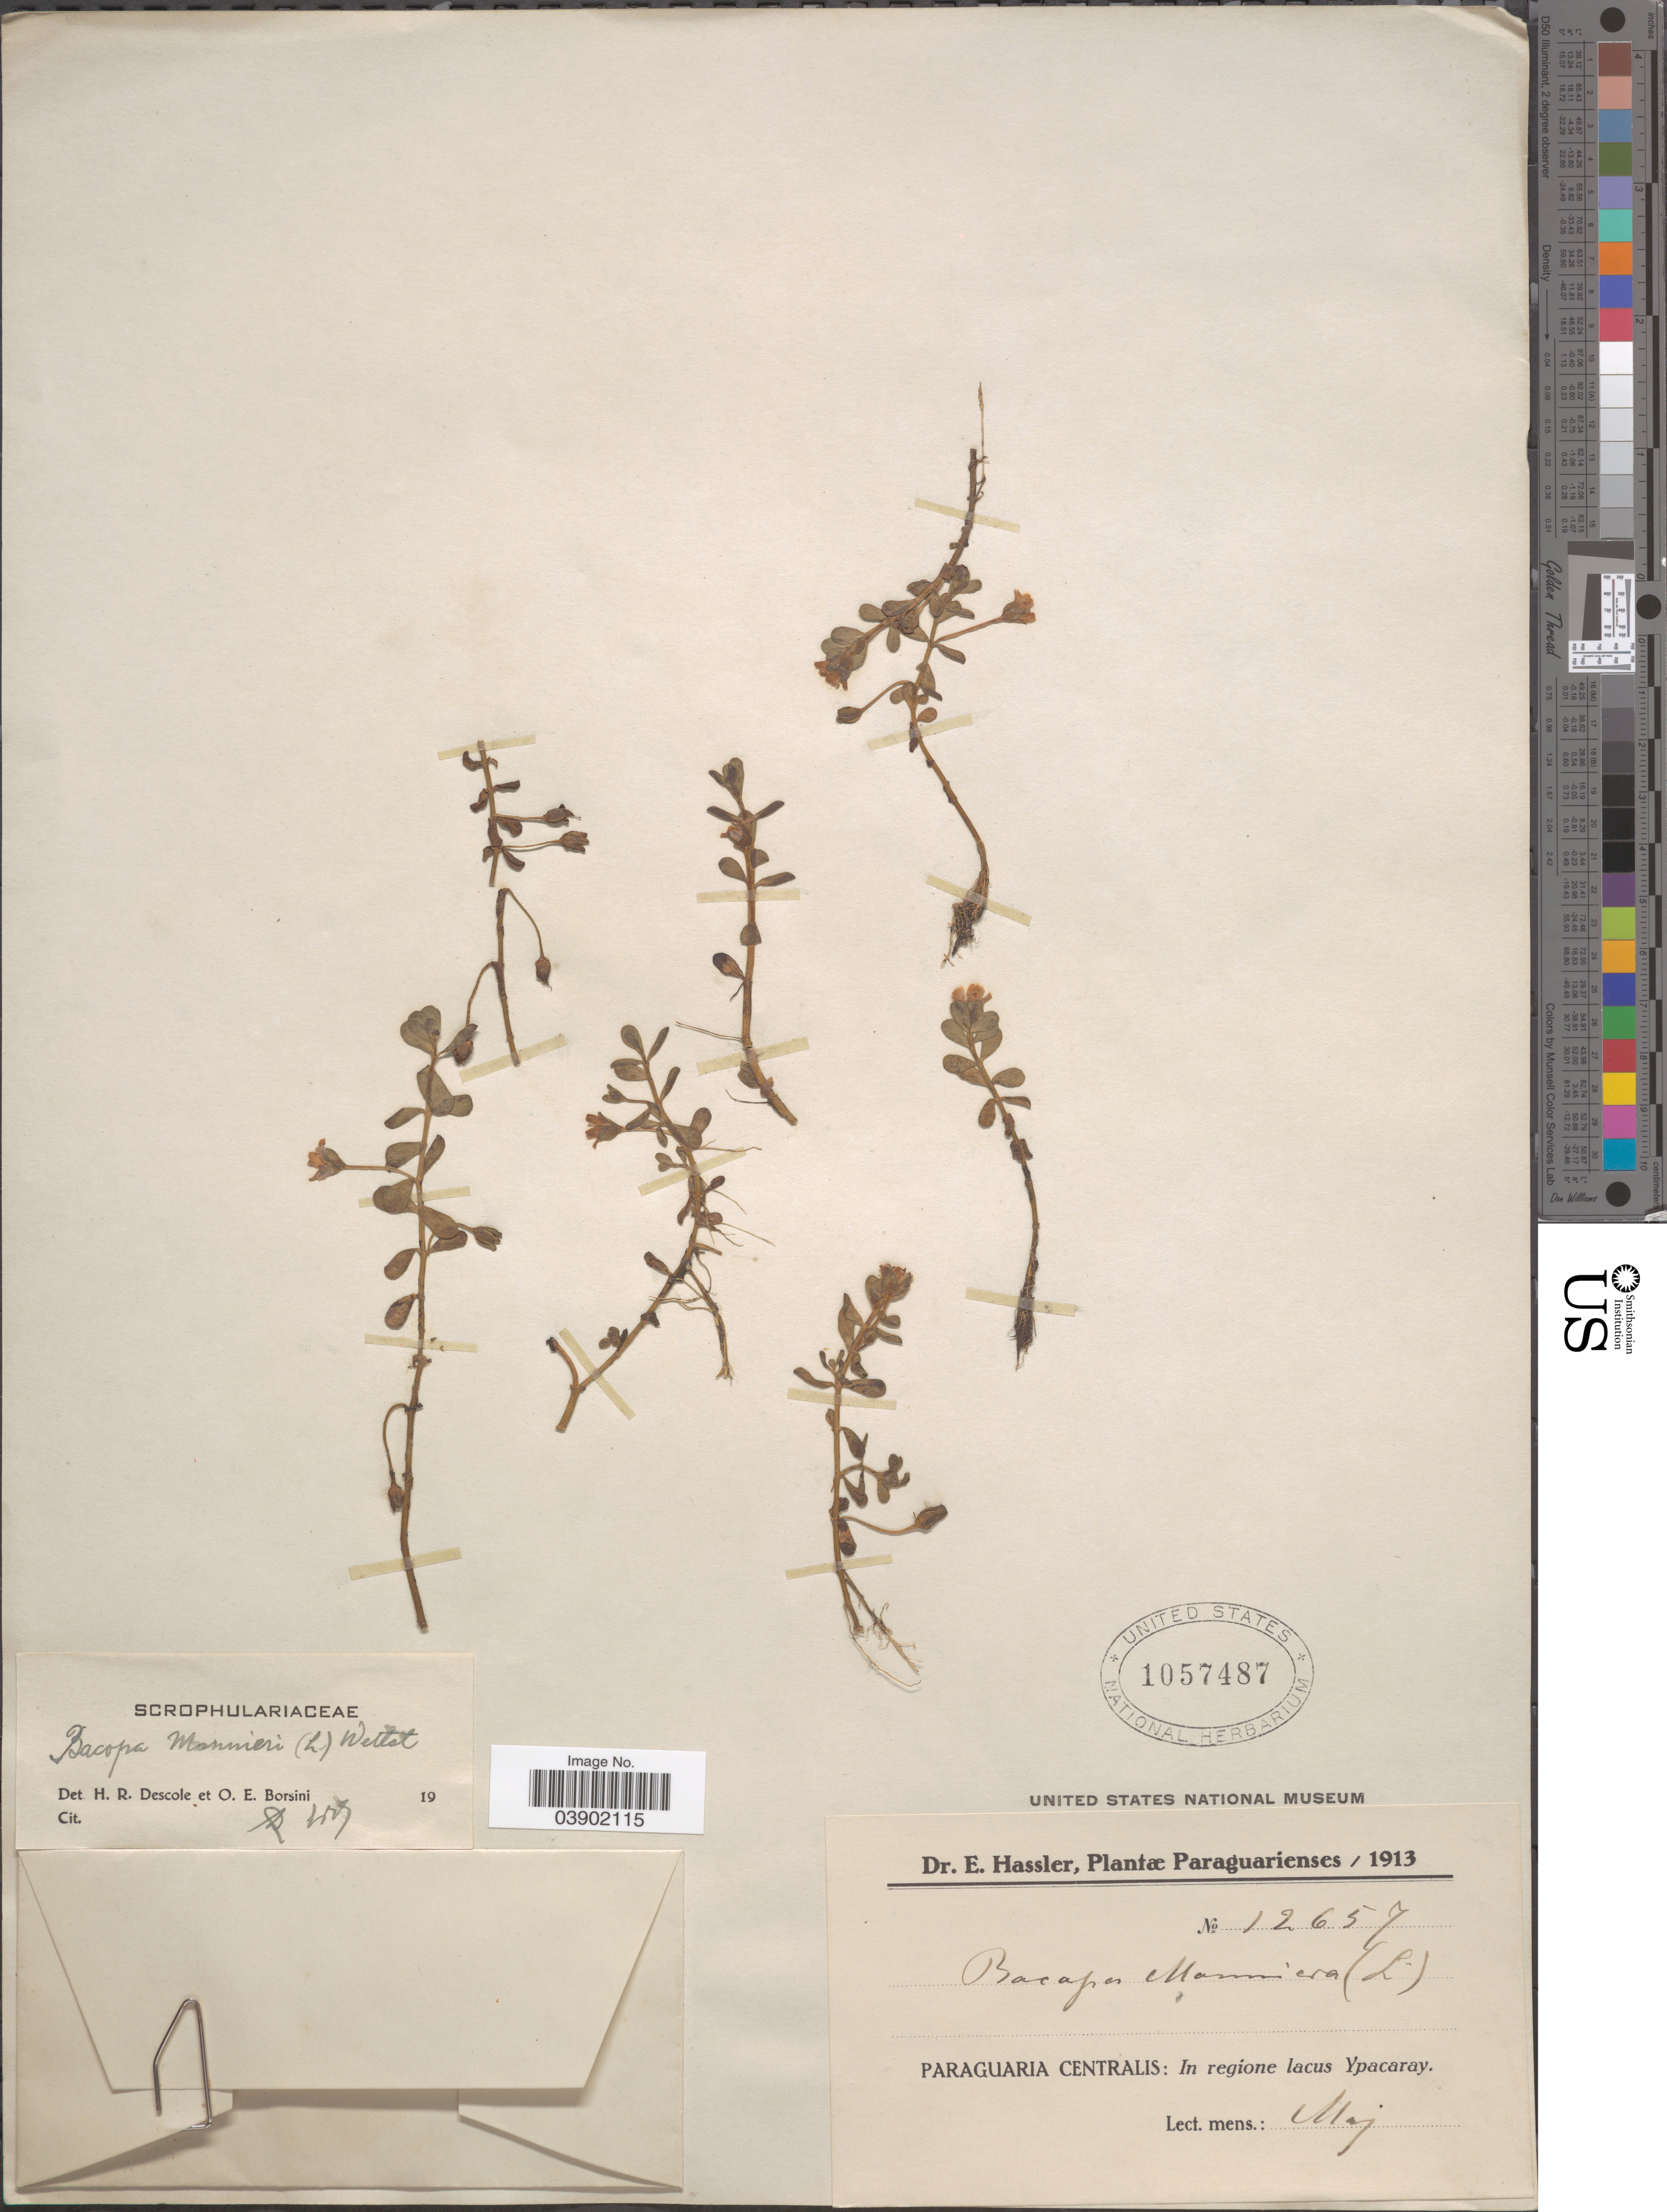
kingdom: Plantae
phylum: Tracheophyta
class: Magnoliopsida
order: Lamiales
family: Plantaginaceae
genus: Bacopa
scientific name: Bacopa monnieri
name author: (L.) Pennell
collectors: E. Hassler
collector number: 12657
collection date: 1913-05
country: Paraguay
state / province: Central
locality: Paraguaria Centralis: In regione lacus Ypacaray.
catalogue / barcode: US 1057487